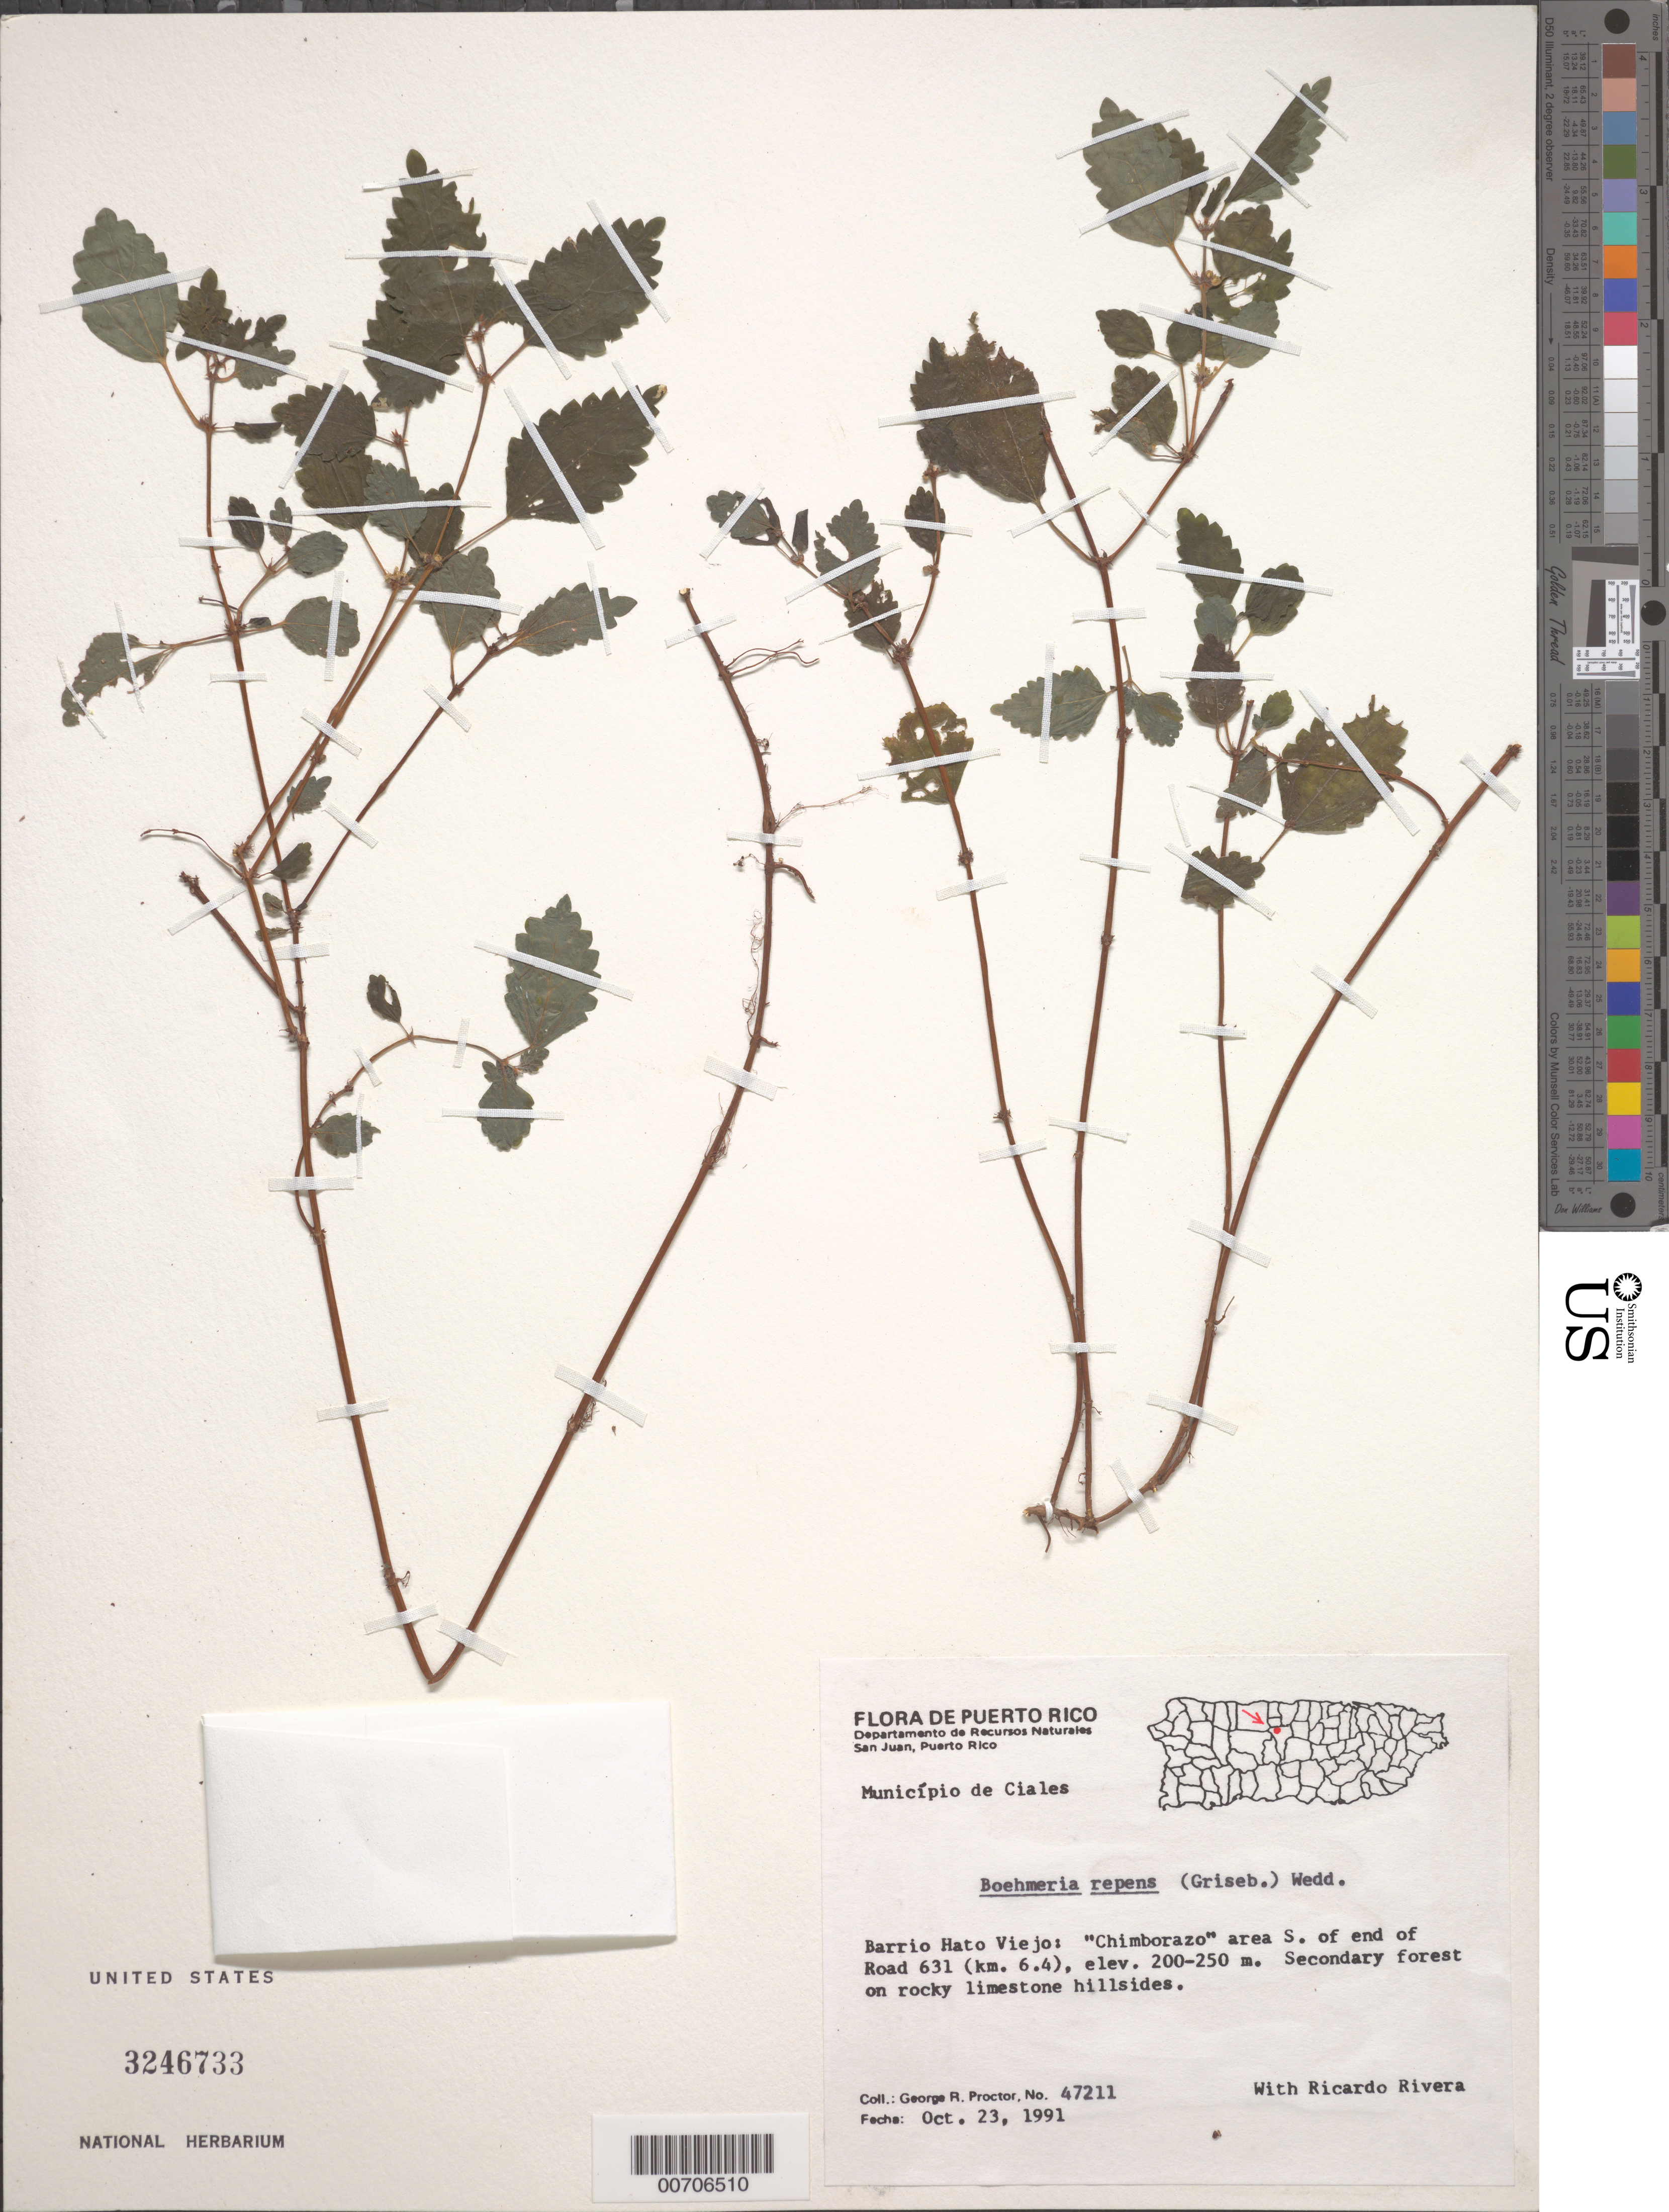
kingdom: Plantae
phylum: Tracheophyta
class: Magnoliopsida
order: Rosales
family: Urticaceae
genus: Boehmeria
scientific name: Boehmeria repens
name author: (Griseb.) Wedd.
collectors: G. R. Proctor & R. Rivera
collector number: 47211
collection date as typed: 23 Oct 1991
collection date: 1991-10-23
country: Puerto Rico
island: Greater Antilles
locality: Municipio de Ciales, Barrio Hato Viejo: "Chimborazo" area S of end of Rd. 631 (Km 6.4)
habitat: Secondary froest on rocky limestone hillsides.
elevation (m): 200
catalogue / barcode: US 3246733